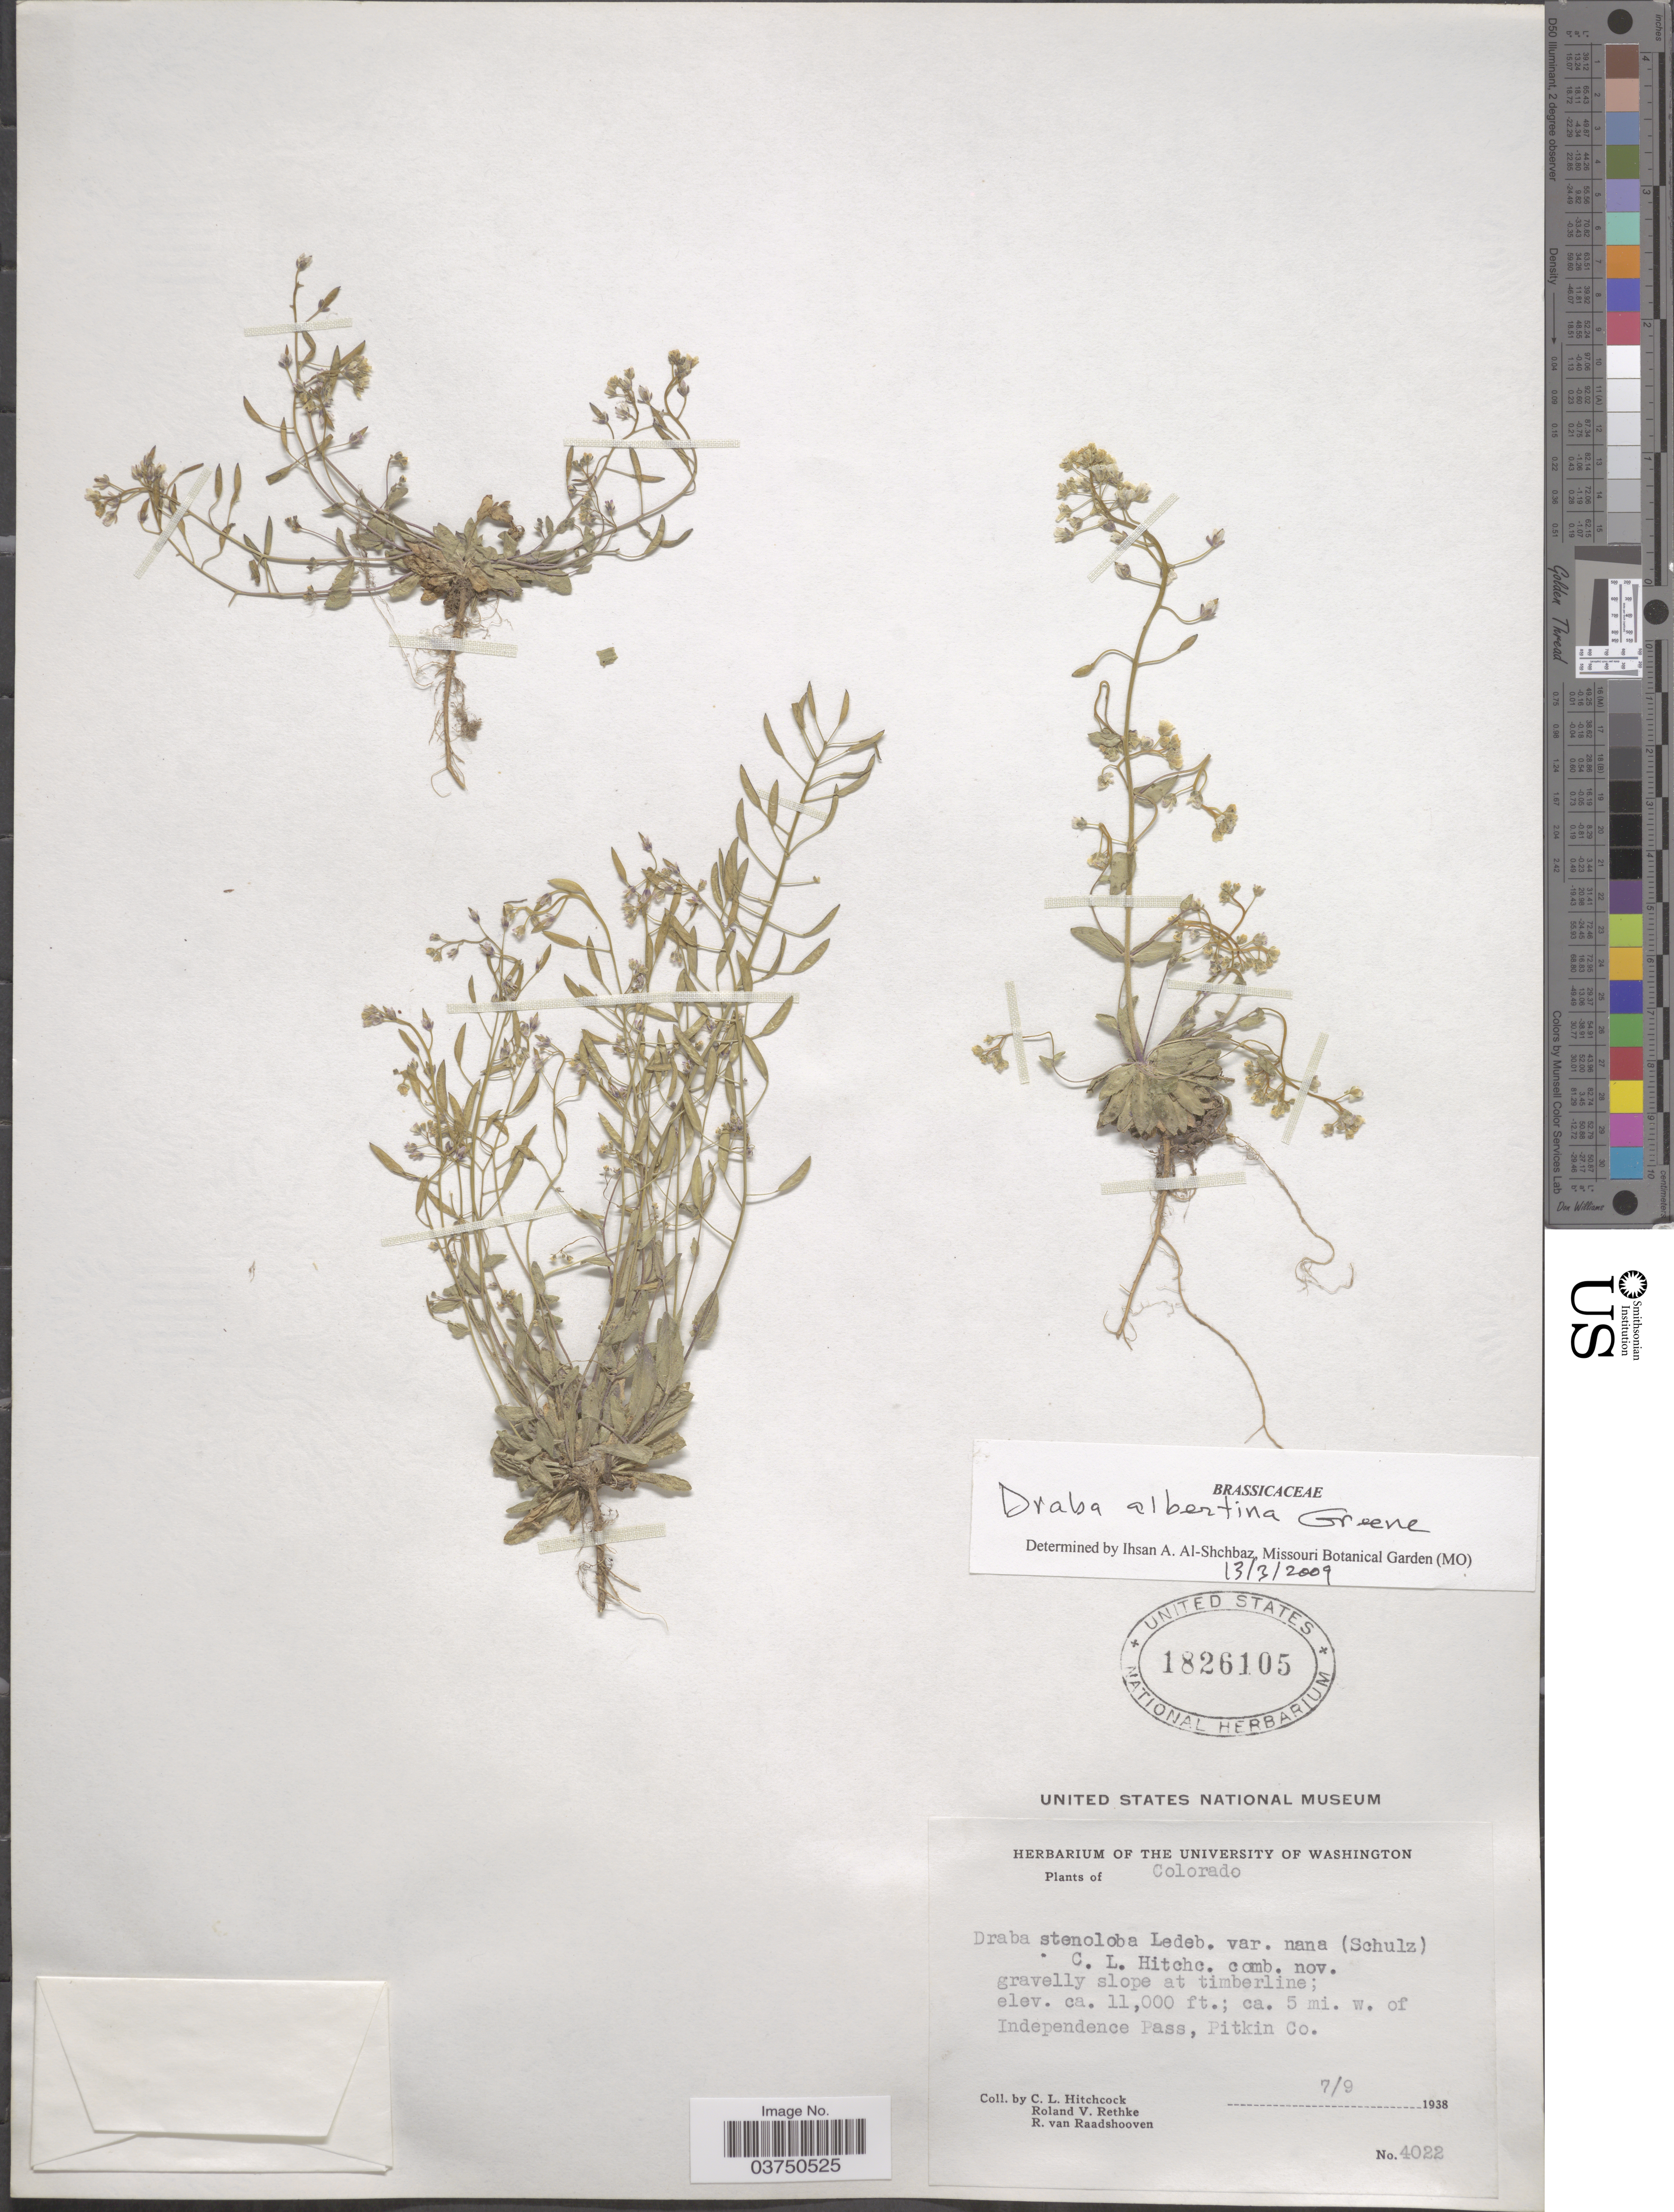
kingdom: Plantae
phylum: Tracheophyta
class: Magnoliopsida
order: Brassicales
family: Brassicaceae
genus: Draba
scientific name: Draba albertina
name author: Greene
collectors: C. L. Hitchcock, R. Rethke & R. Raadshooven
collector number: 4022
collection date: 1938-07-09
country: United States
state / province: Colorado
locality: Gravelly slope at timberline; ca. 5 mi. w. of Independence Pass, Pitkin Co.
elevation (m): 3353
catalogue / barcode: US 1826105